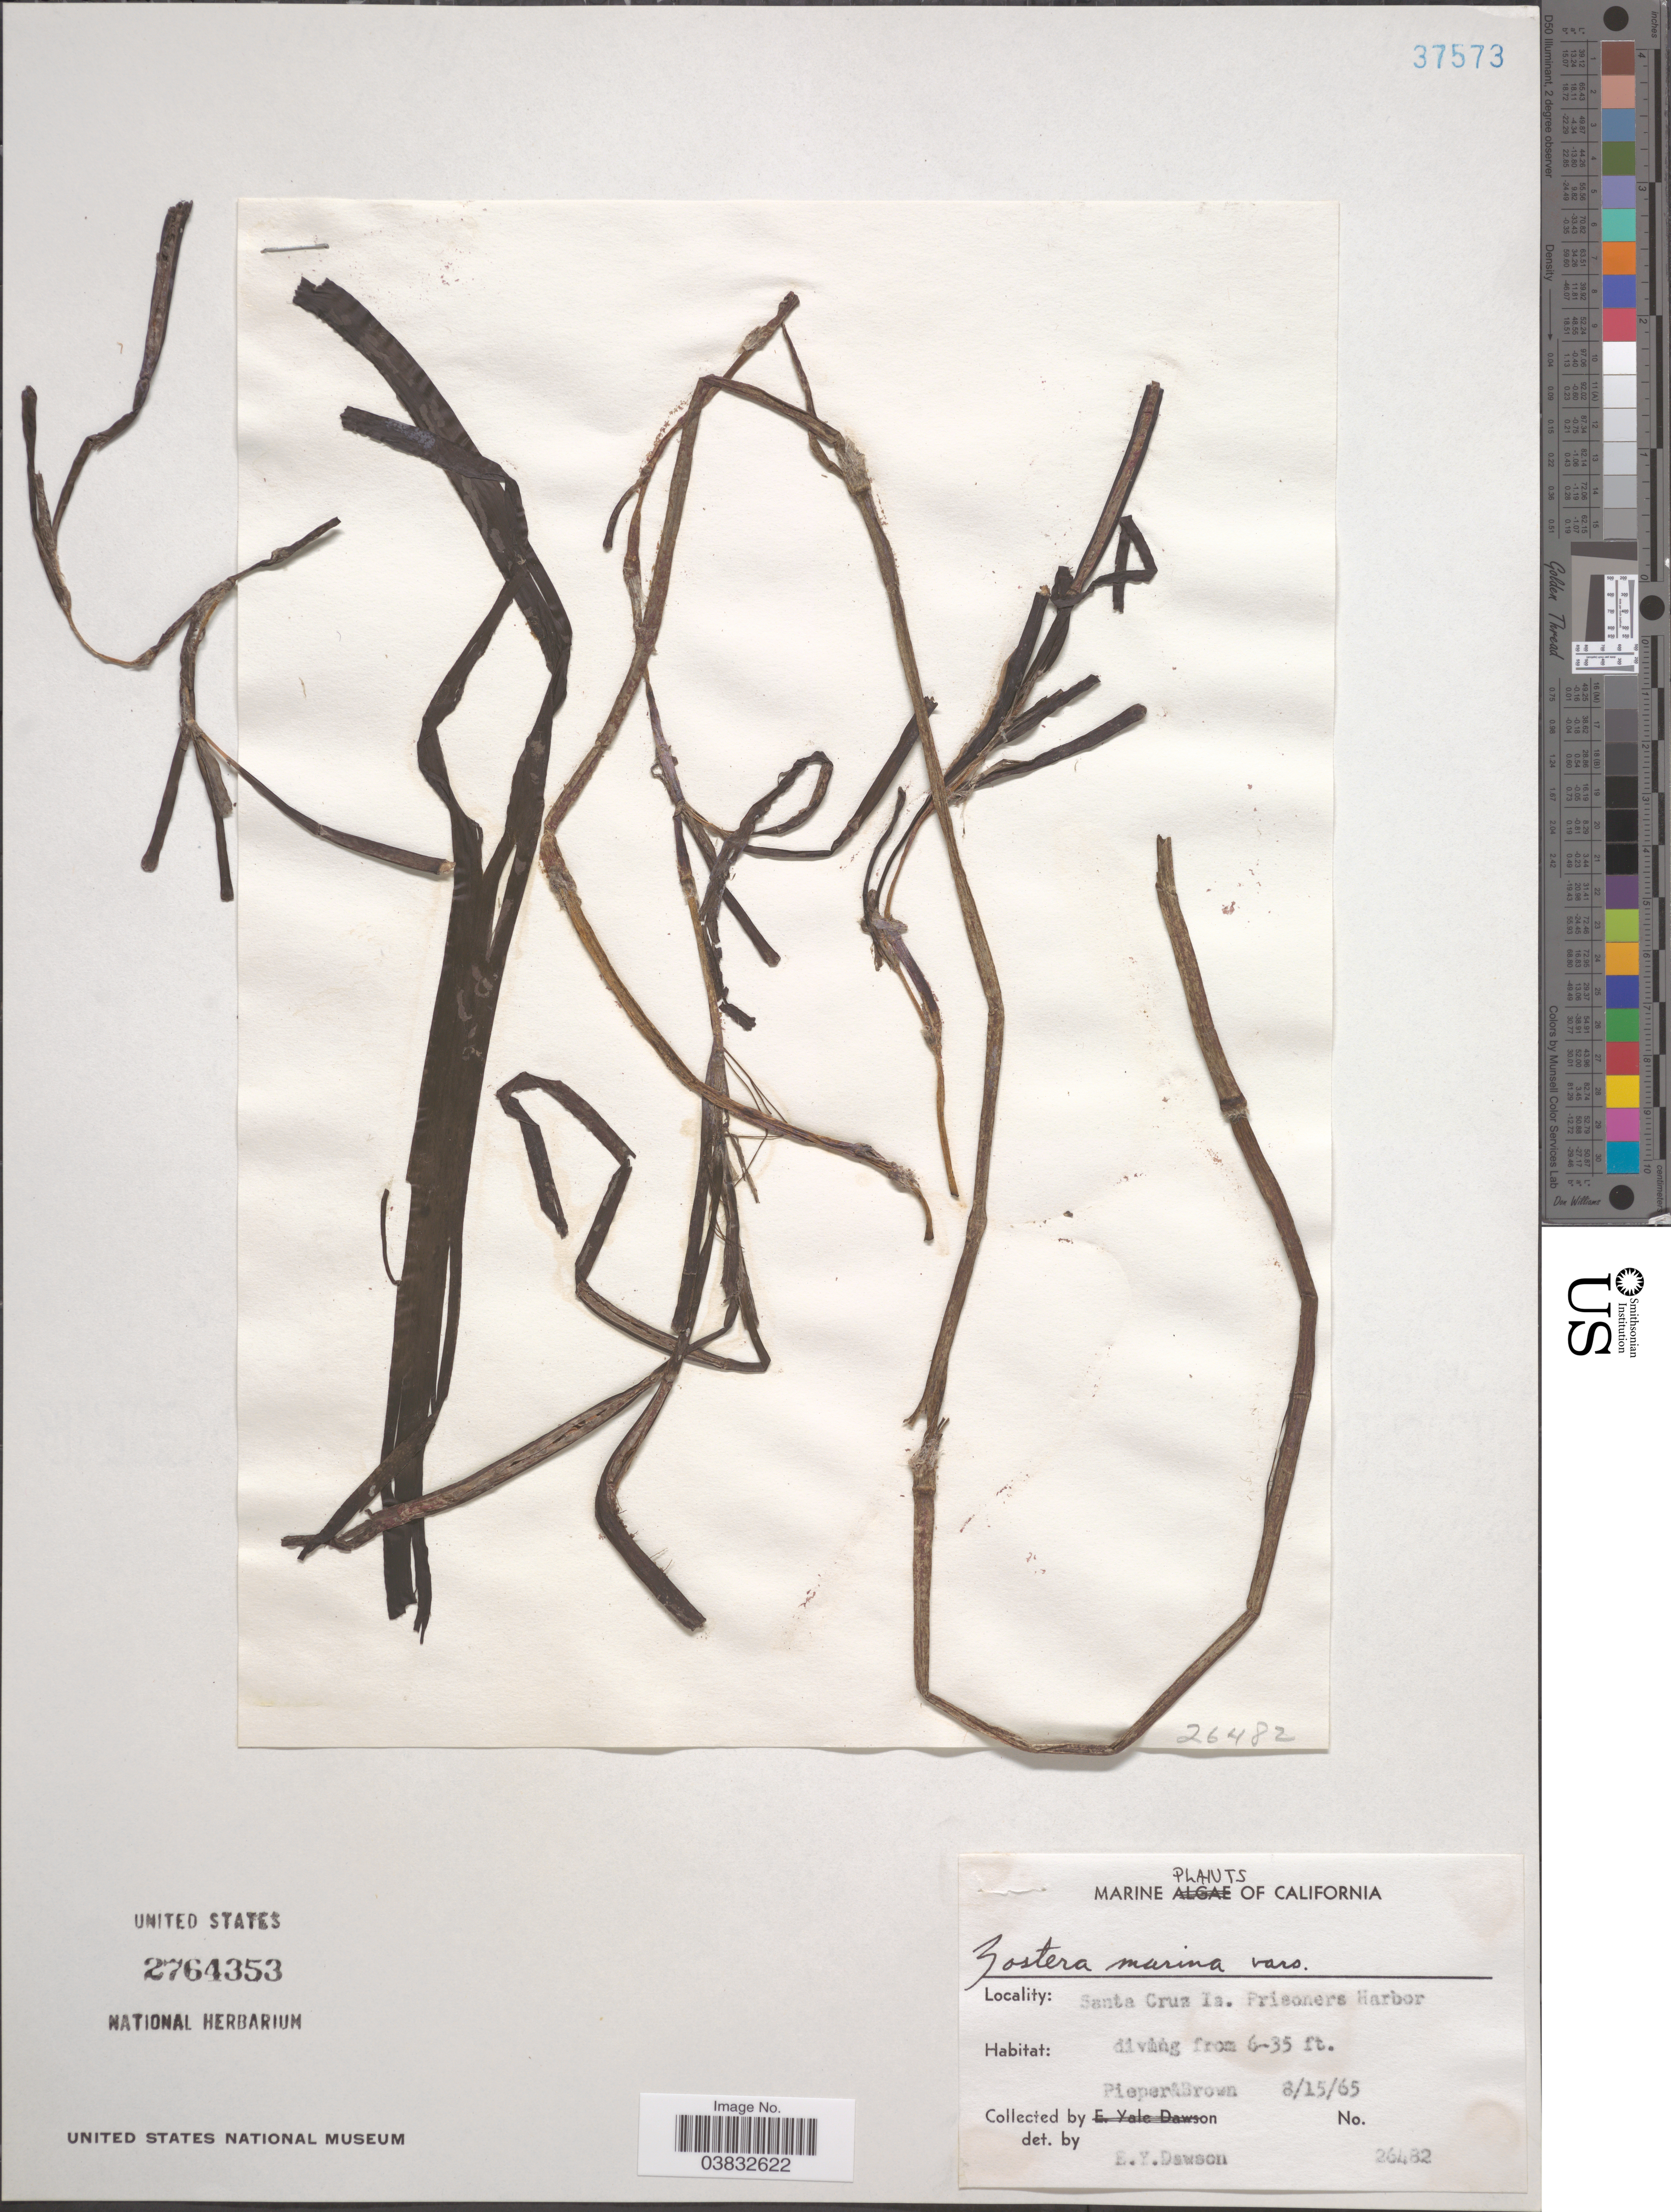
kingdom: Plantae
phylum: Tracheophyta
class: Liliopsida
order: Alismatales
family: Zosteraceae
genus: Zostera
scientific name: Zostera marina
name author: L.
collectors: Pieper & -- Brown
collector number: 26482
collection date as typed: Transcribed d/m/y: 15/8/65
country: United States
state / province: California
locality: Santa Cruz Is. Prisoners Harbor.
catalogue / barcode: US 2764353